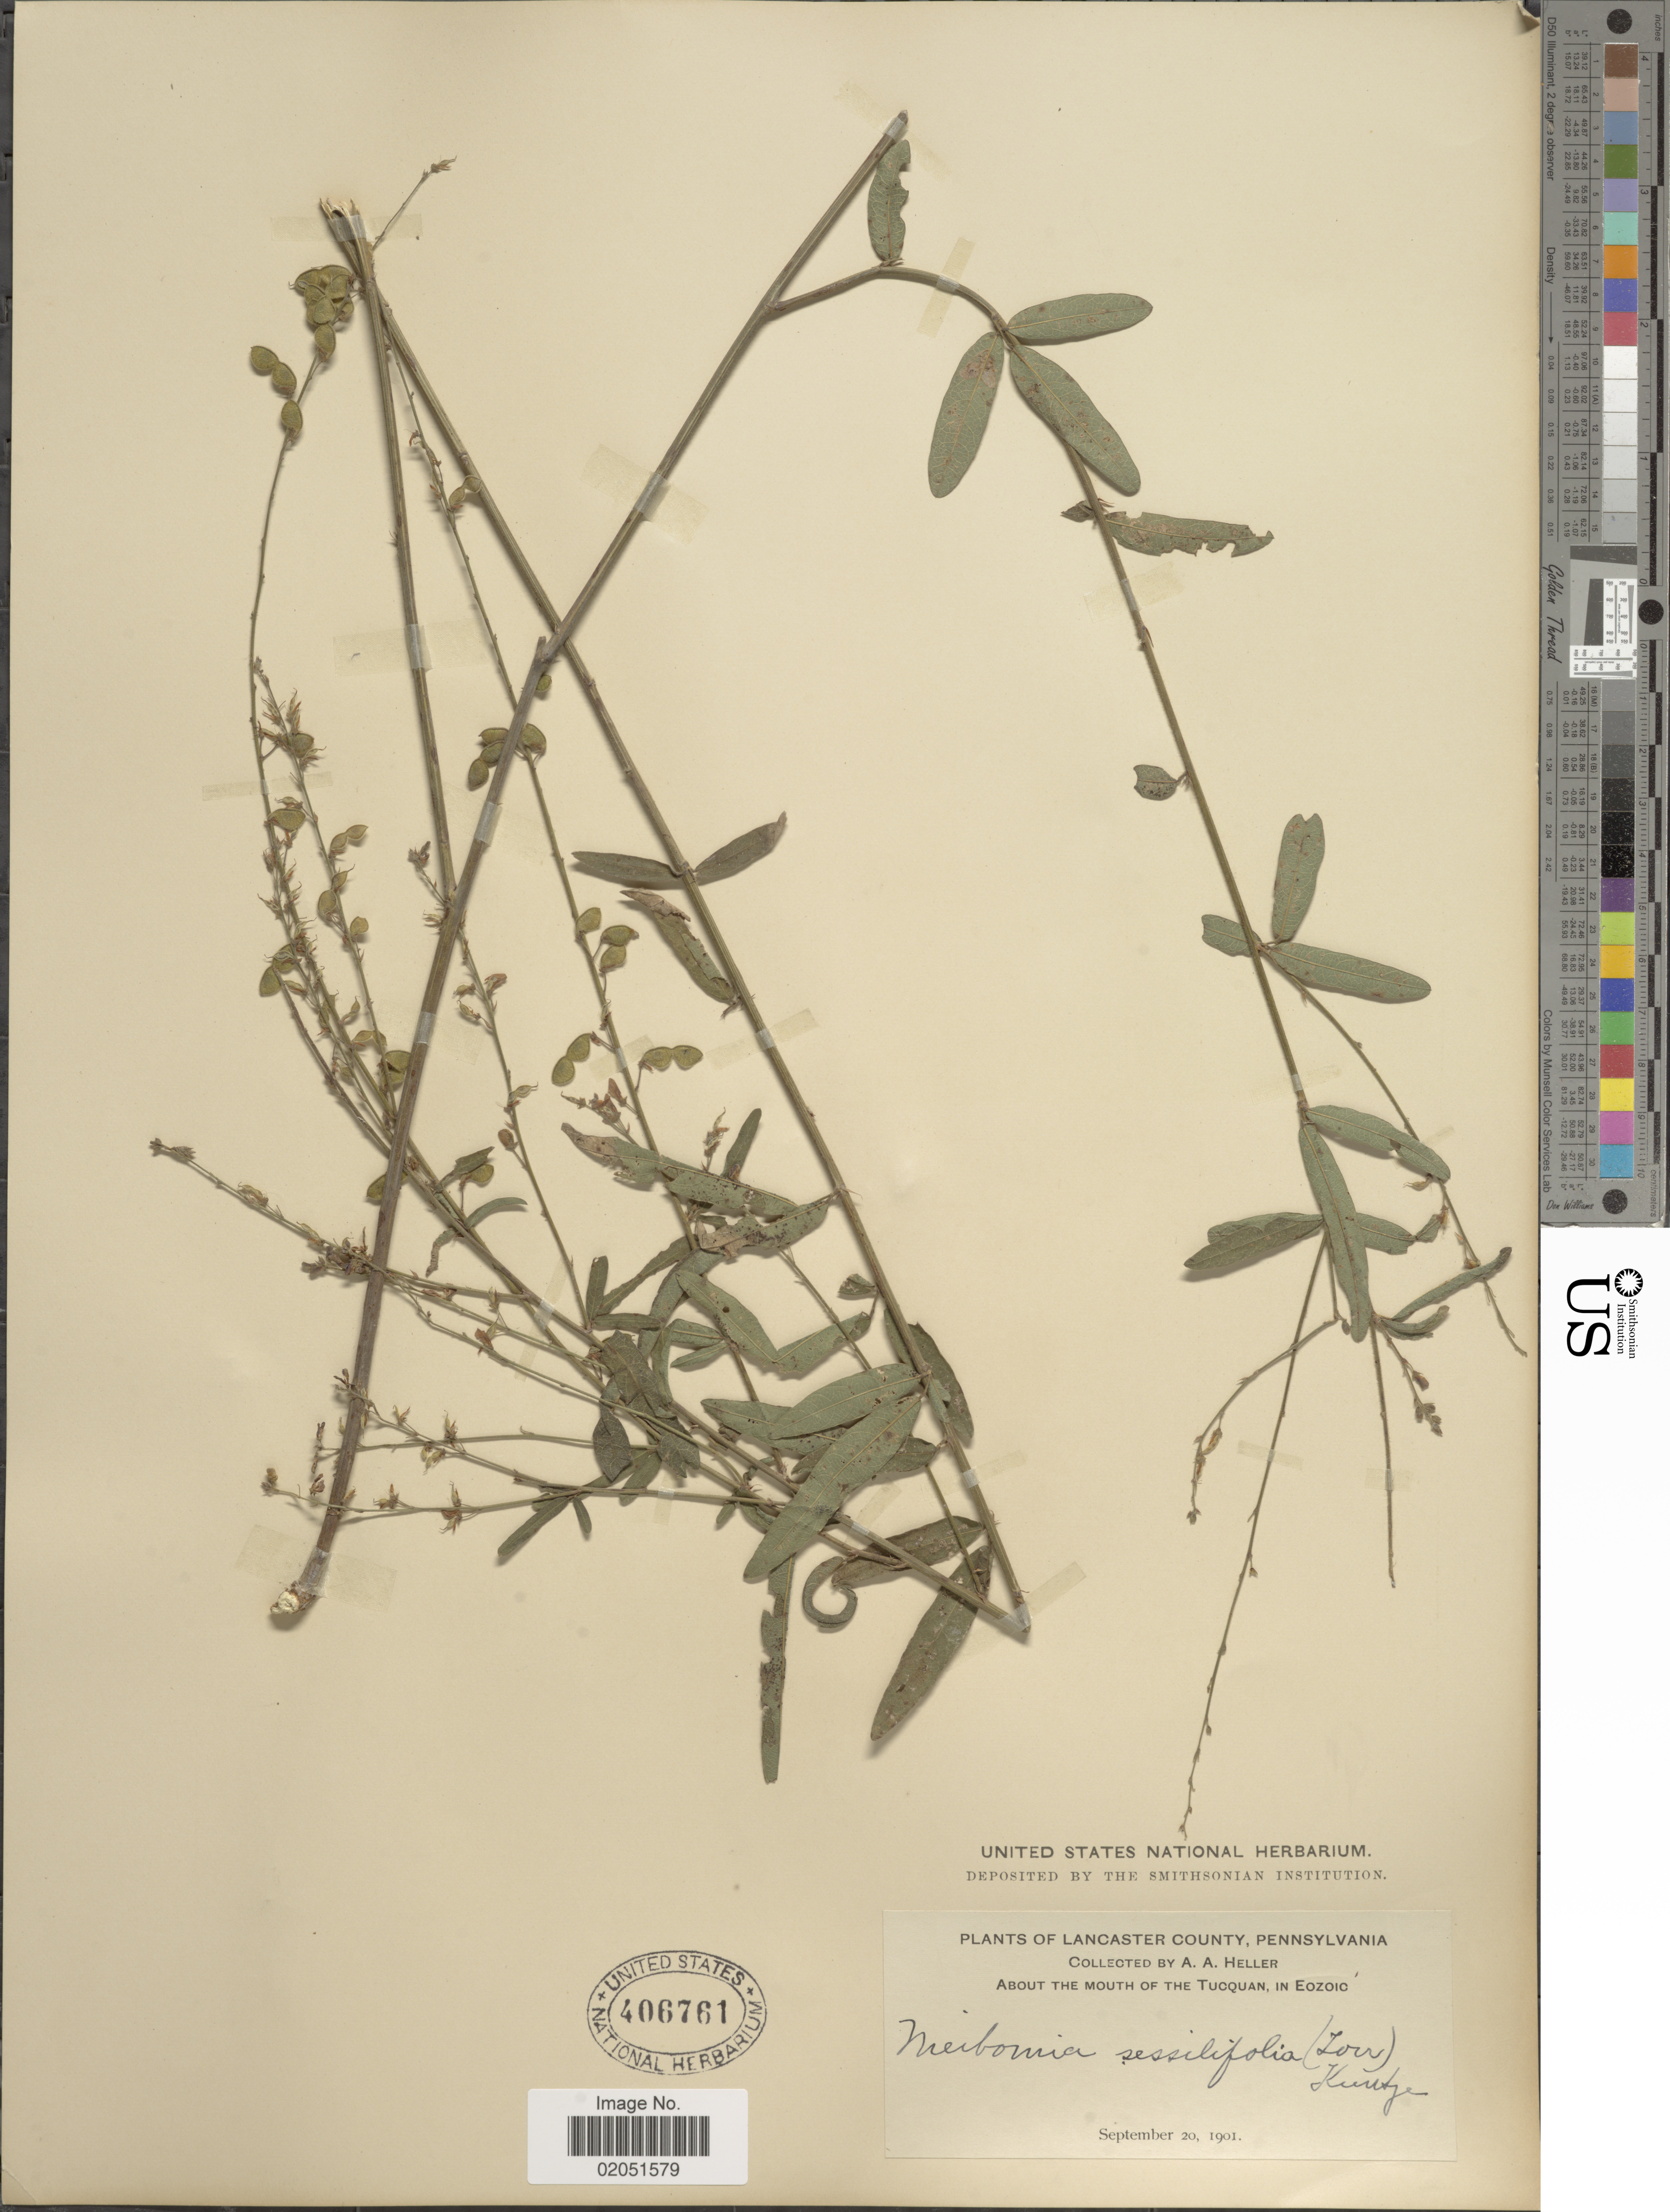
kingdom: Plantae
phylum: Tracheophyta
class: Magnoliopsida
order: Fabales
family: Fabaceae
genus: Desmodium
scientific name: Desmodium sessilifolium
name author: Torr. & A. Gray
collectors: A. A. Heller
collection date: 1901-09-20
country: United States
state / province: Pennsylvania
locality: Lancaster County, About The Mouth of The Tucquan, In Eozoic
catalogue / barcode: US 406761